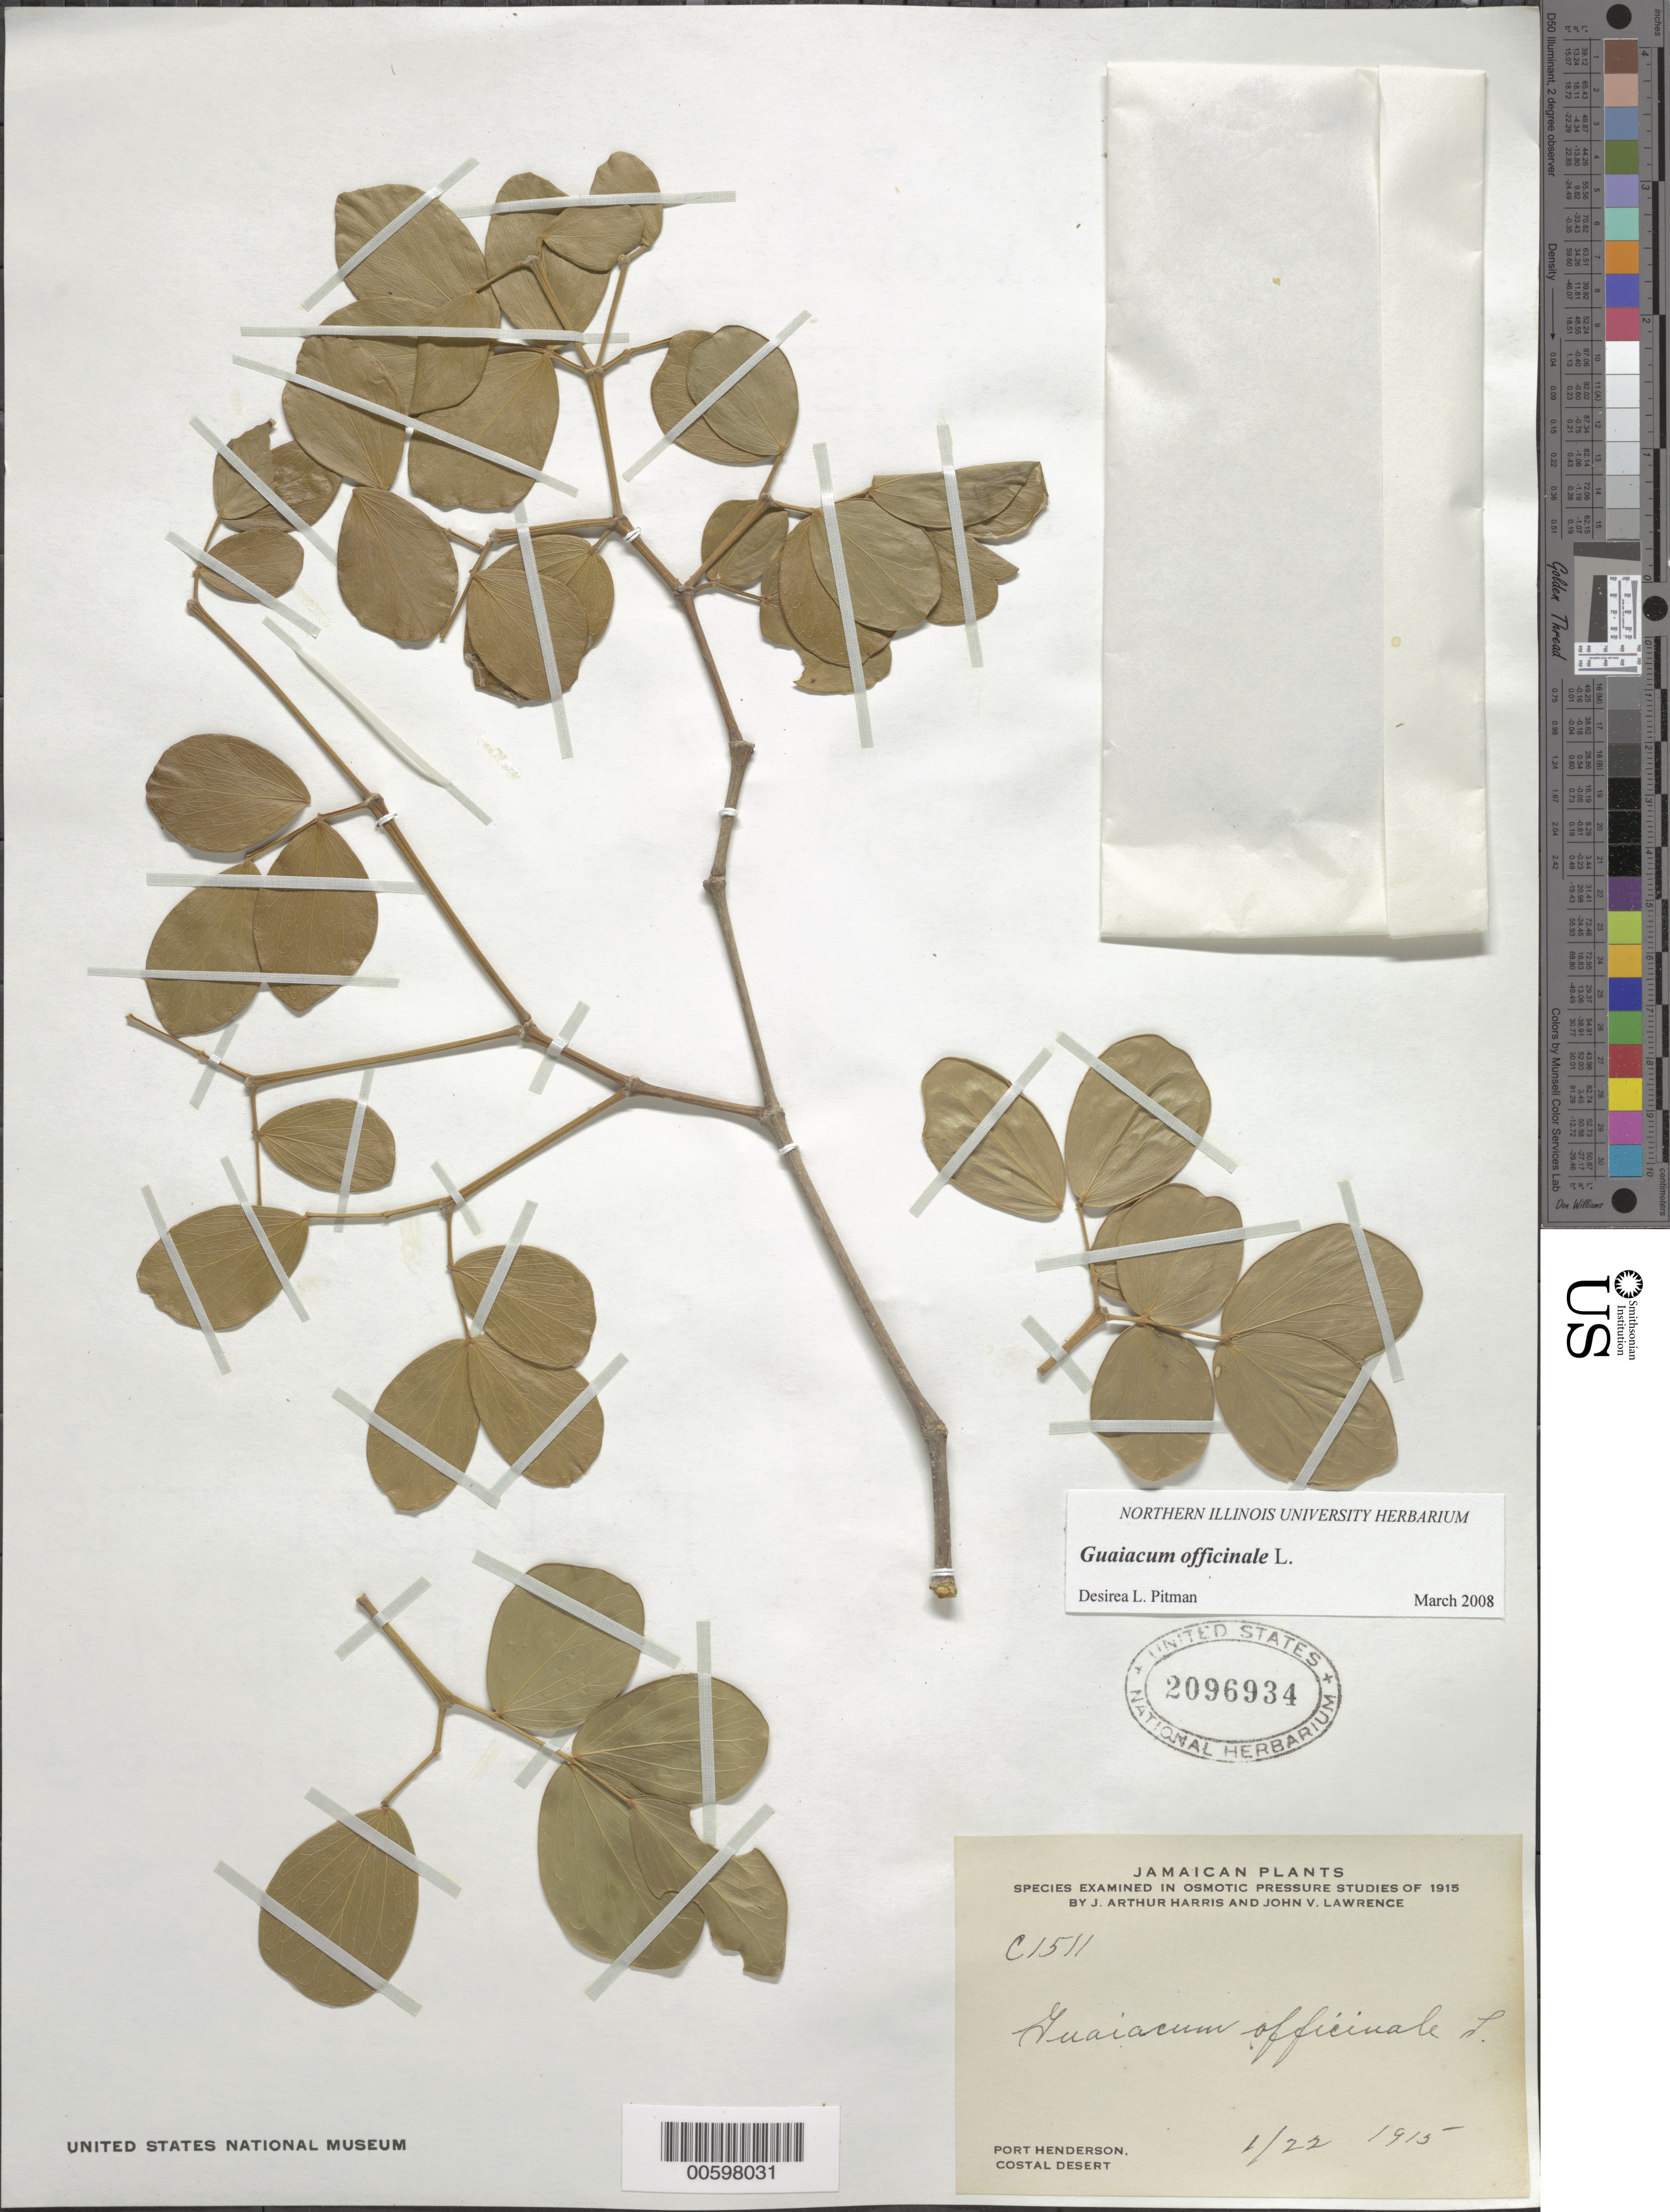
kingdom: Plantae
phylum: Tracheophyta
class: Magnoliopsida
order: Zygophyllales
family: Zygophyllaceae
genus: Guaiacum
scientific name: Guaiacum officinale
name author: L.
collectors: J. A. Harris & J. Lawrence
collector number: c1511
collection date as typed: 22 Jan 1915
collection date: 1915-01-22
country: Jamaica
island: Greater Antilles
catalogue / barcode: US 2096934